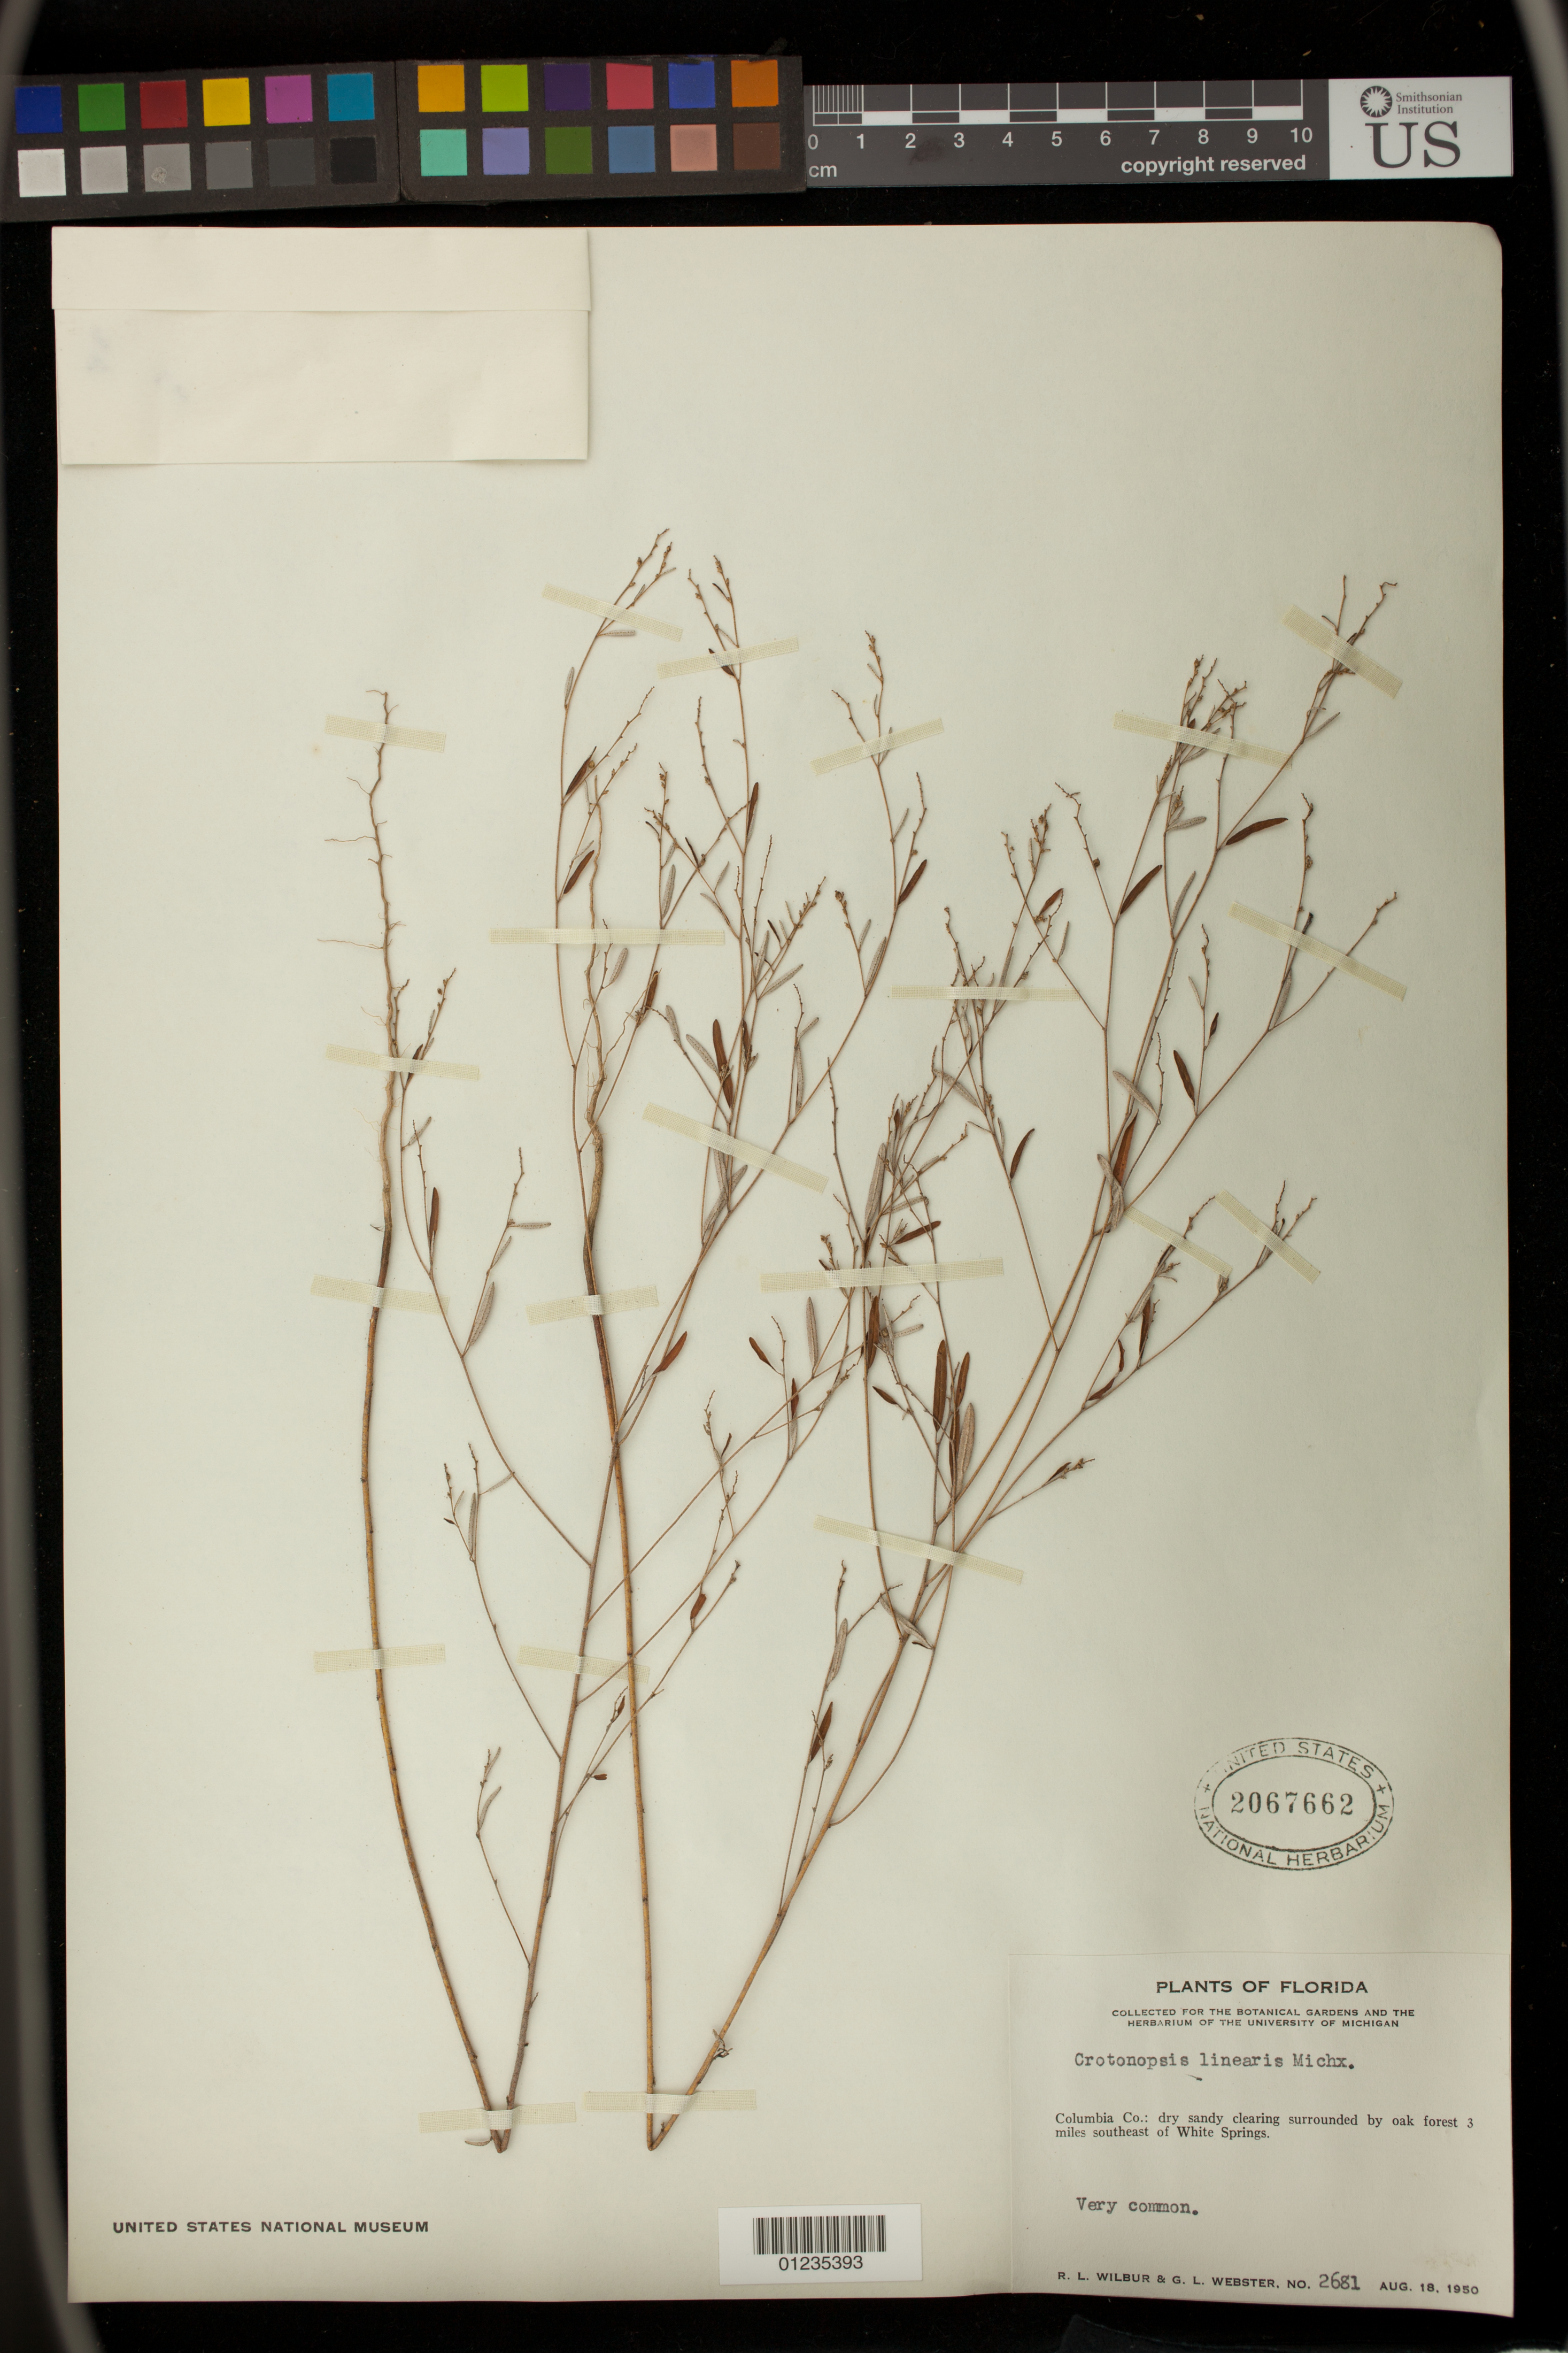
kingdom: Plantae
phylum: Tracheophyta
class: Magnoliopsida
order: Malpighiales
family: Euphorbiaceae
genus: Crotonopsis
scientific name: Crotonopsis linearis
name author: Michx.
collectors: R. L. Wilbur & G. L. Webster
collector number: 2681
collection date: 1950-08-18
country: United States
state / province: Florida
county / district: Columbia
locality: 3 miles southeast of White Springs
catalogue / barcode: US 2067662